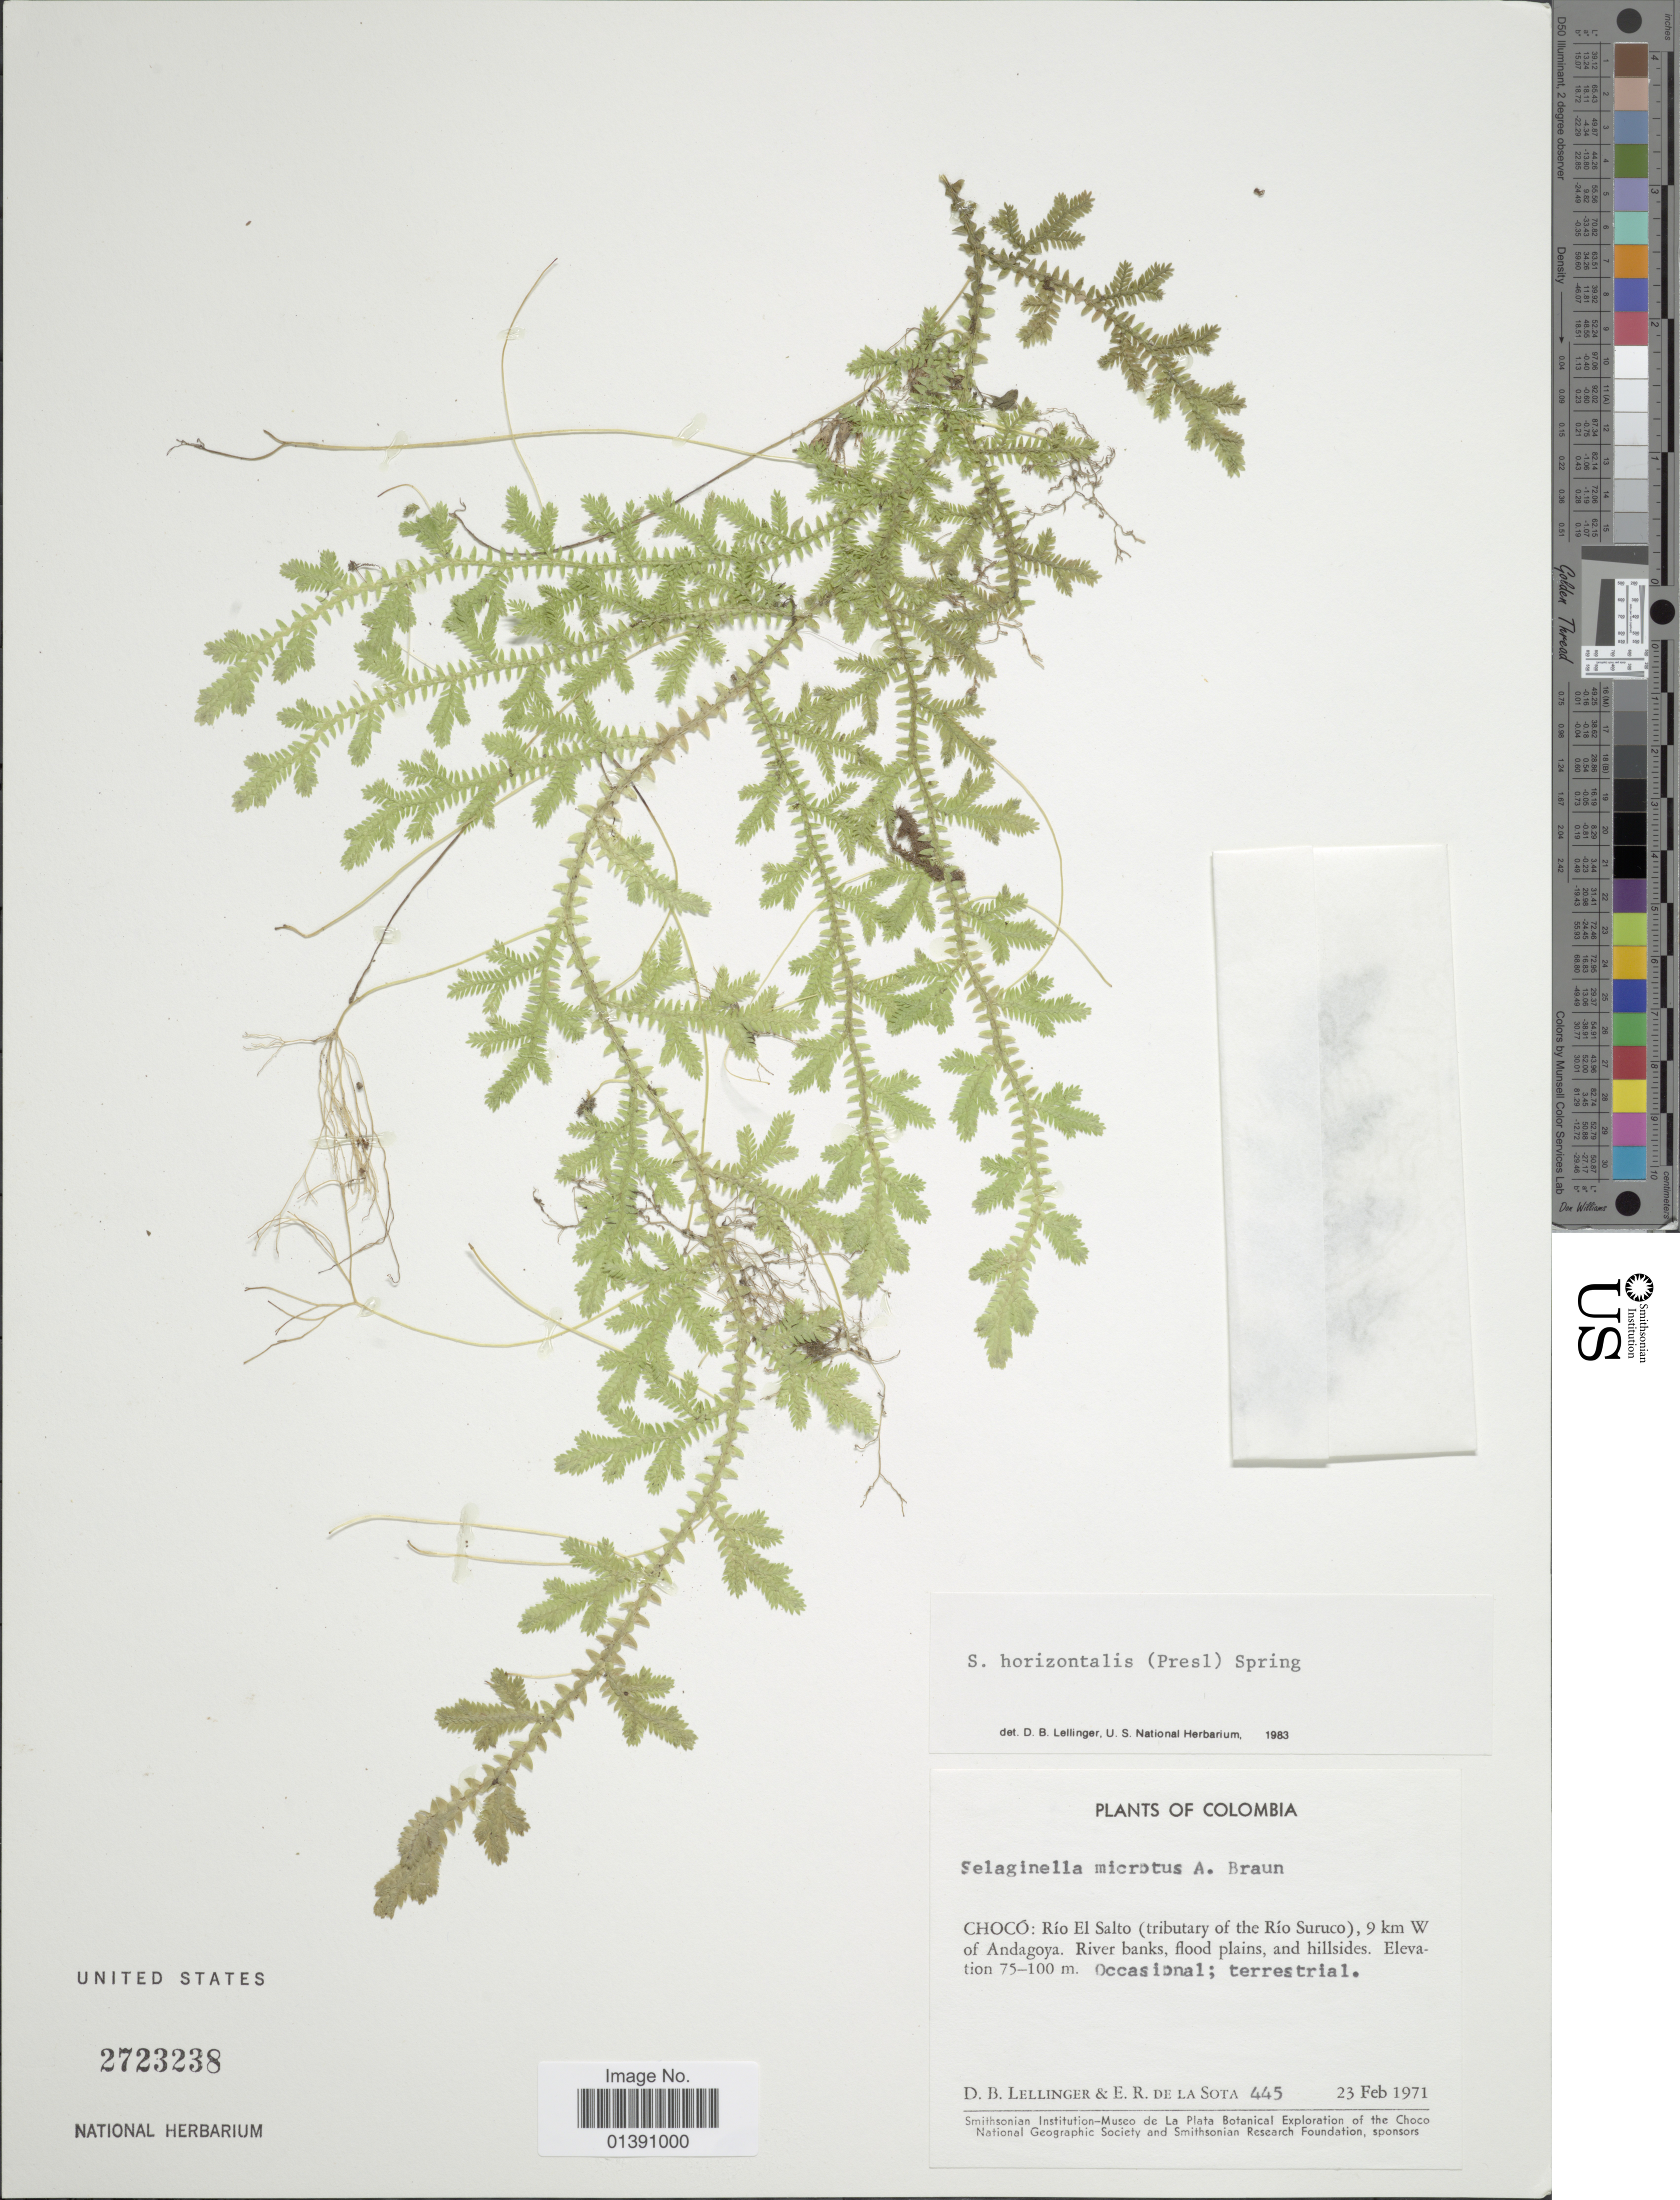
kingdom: Plantae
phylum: Tracheophyta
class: Lycopodiopsida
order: Selaginellales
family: Selaginellaceae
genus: Selaginella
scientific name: Selaginella horizontalis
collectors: D. B. Lellinger & E. R. de la Sota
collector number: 445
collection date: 1971-02-23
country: Colombia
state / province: Chocó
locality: Río El Salto (tributary of the Río Suruco), 9 km W of Andagoya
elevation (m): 75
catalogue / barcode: US 2723238